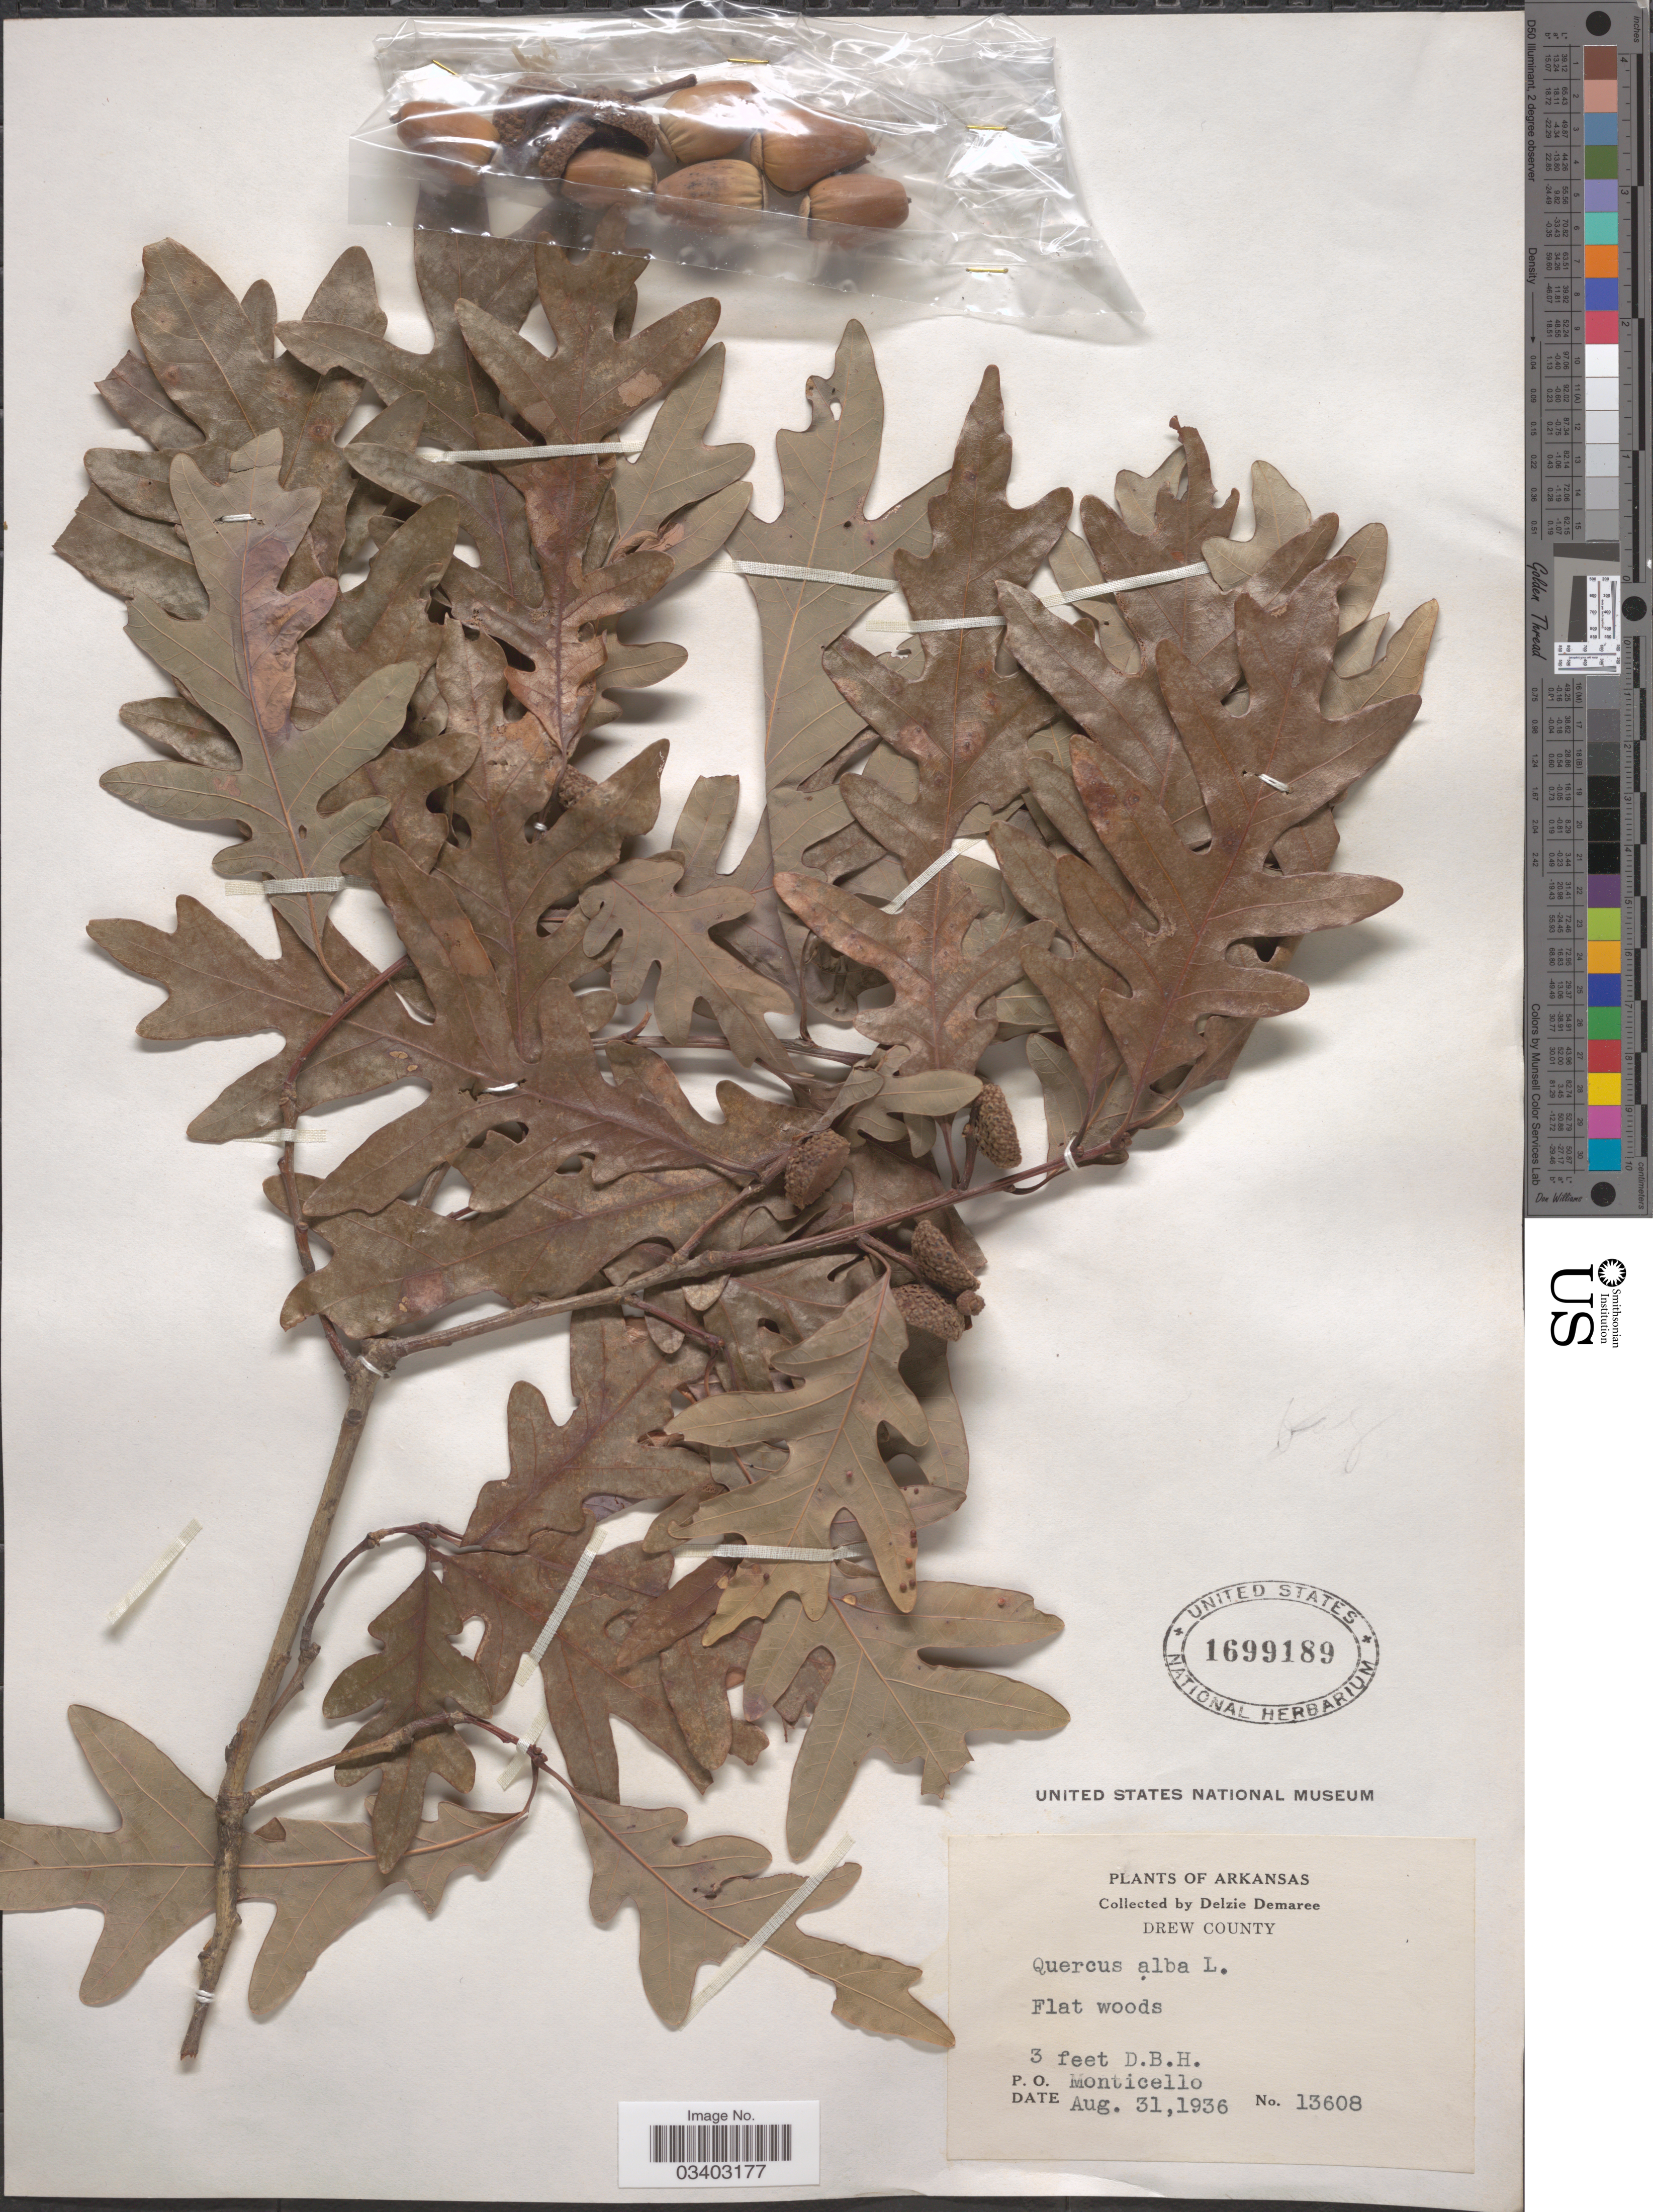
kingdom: Plantae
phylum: Tracheophyta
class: Magnoliopsida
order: Fagales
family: Fagaceae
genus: Quercus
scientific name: Quercus alba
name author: L.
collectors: D. Demaree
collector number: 13608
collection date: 1936-08-31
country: United States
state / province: Arkansas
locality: Drew County. P. O. Monticello.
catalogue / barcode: US 1699189